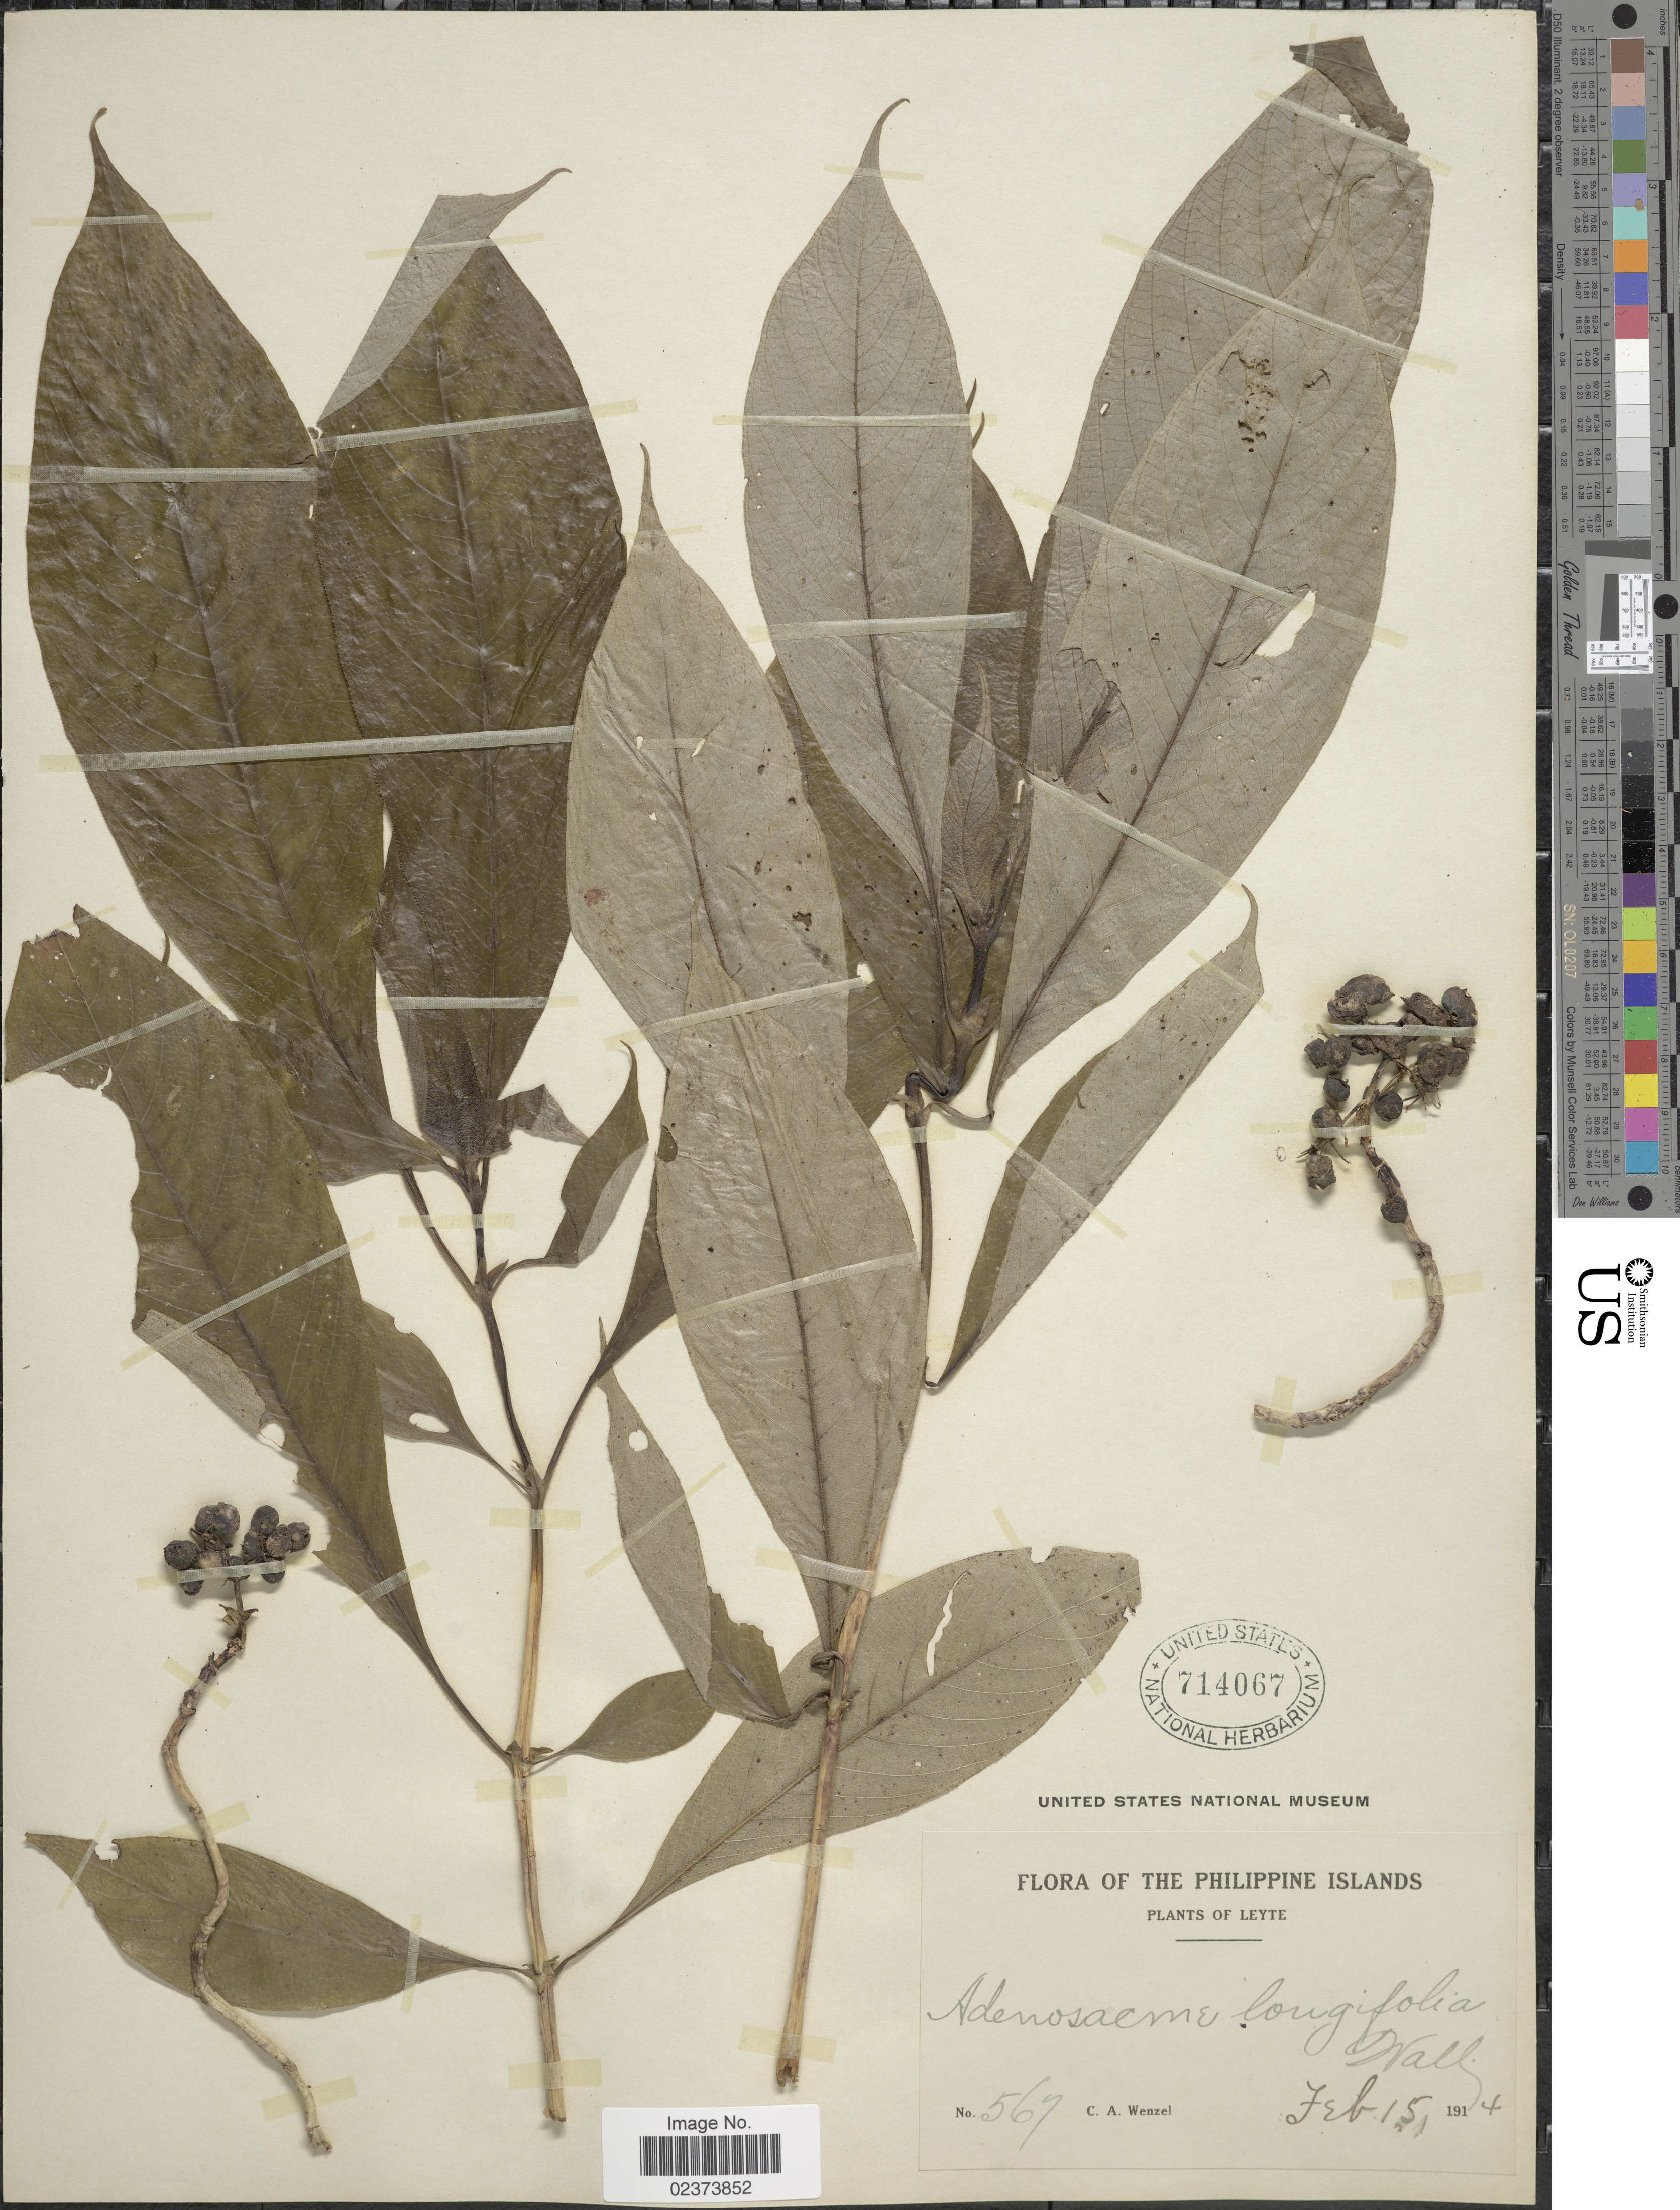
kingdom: Plantae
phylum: Tracheophyta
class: Magnoliopsida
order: Gentianales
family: Rubiaceae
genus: Mycetia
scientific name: Mycetia javanica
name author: (Blume) Reinw. ex Korth.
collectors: C. Wenzel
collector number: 567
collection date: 1914-02-15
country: Philippines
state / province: Eastern Visayas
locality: Leyte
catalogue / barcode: US 714067